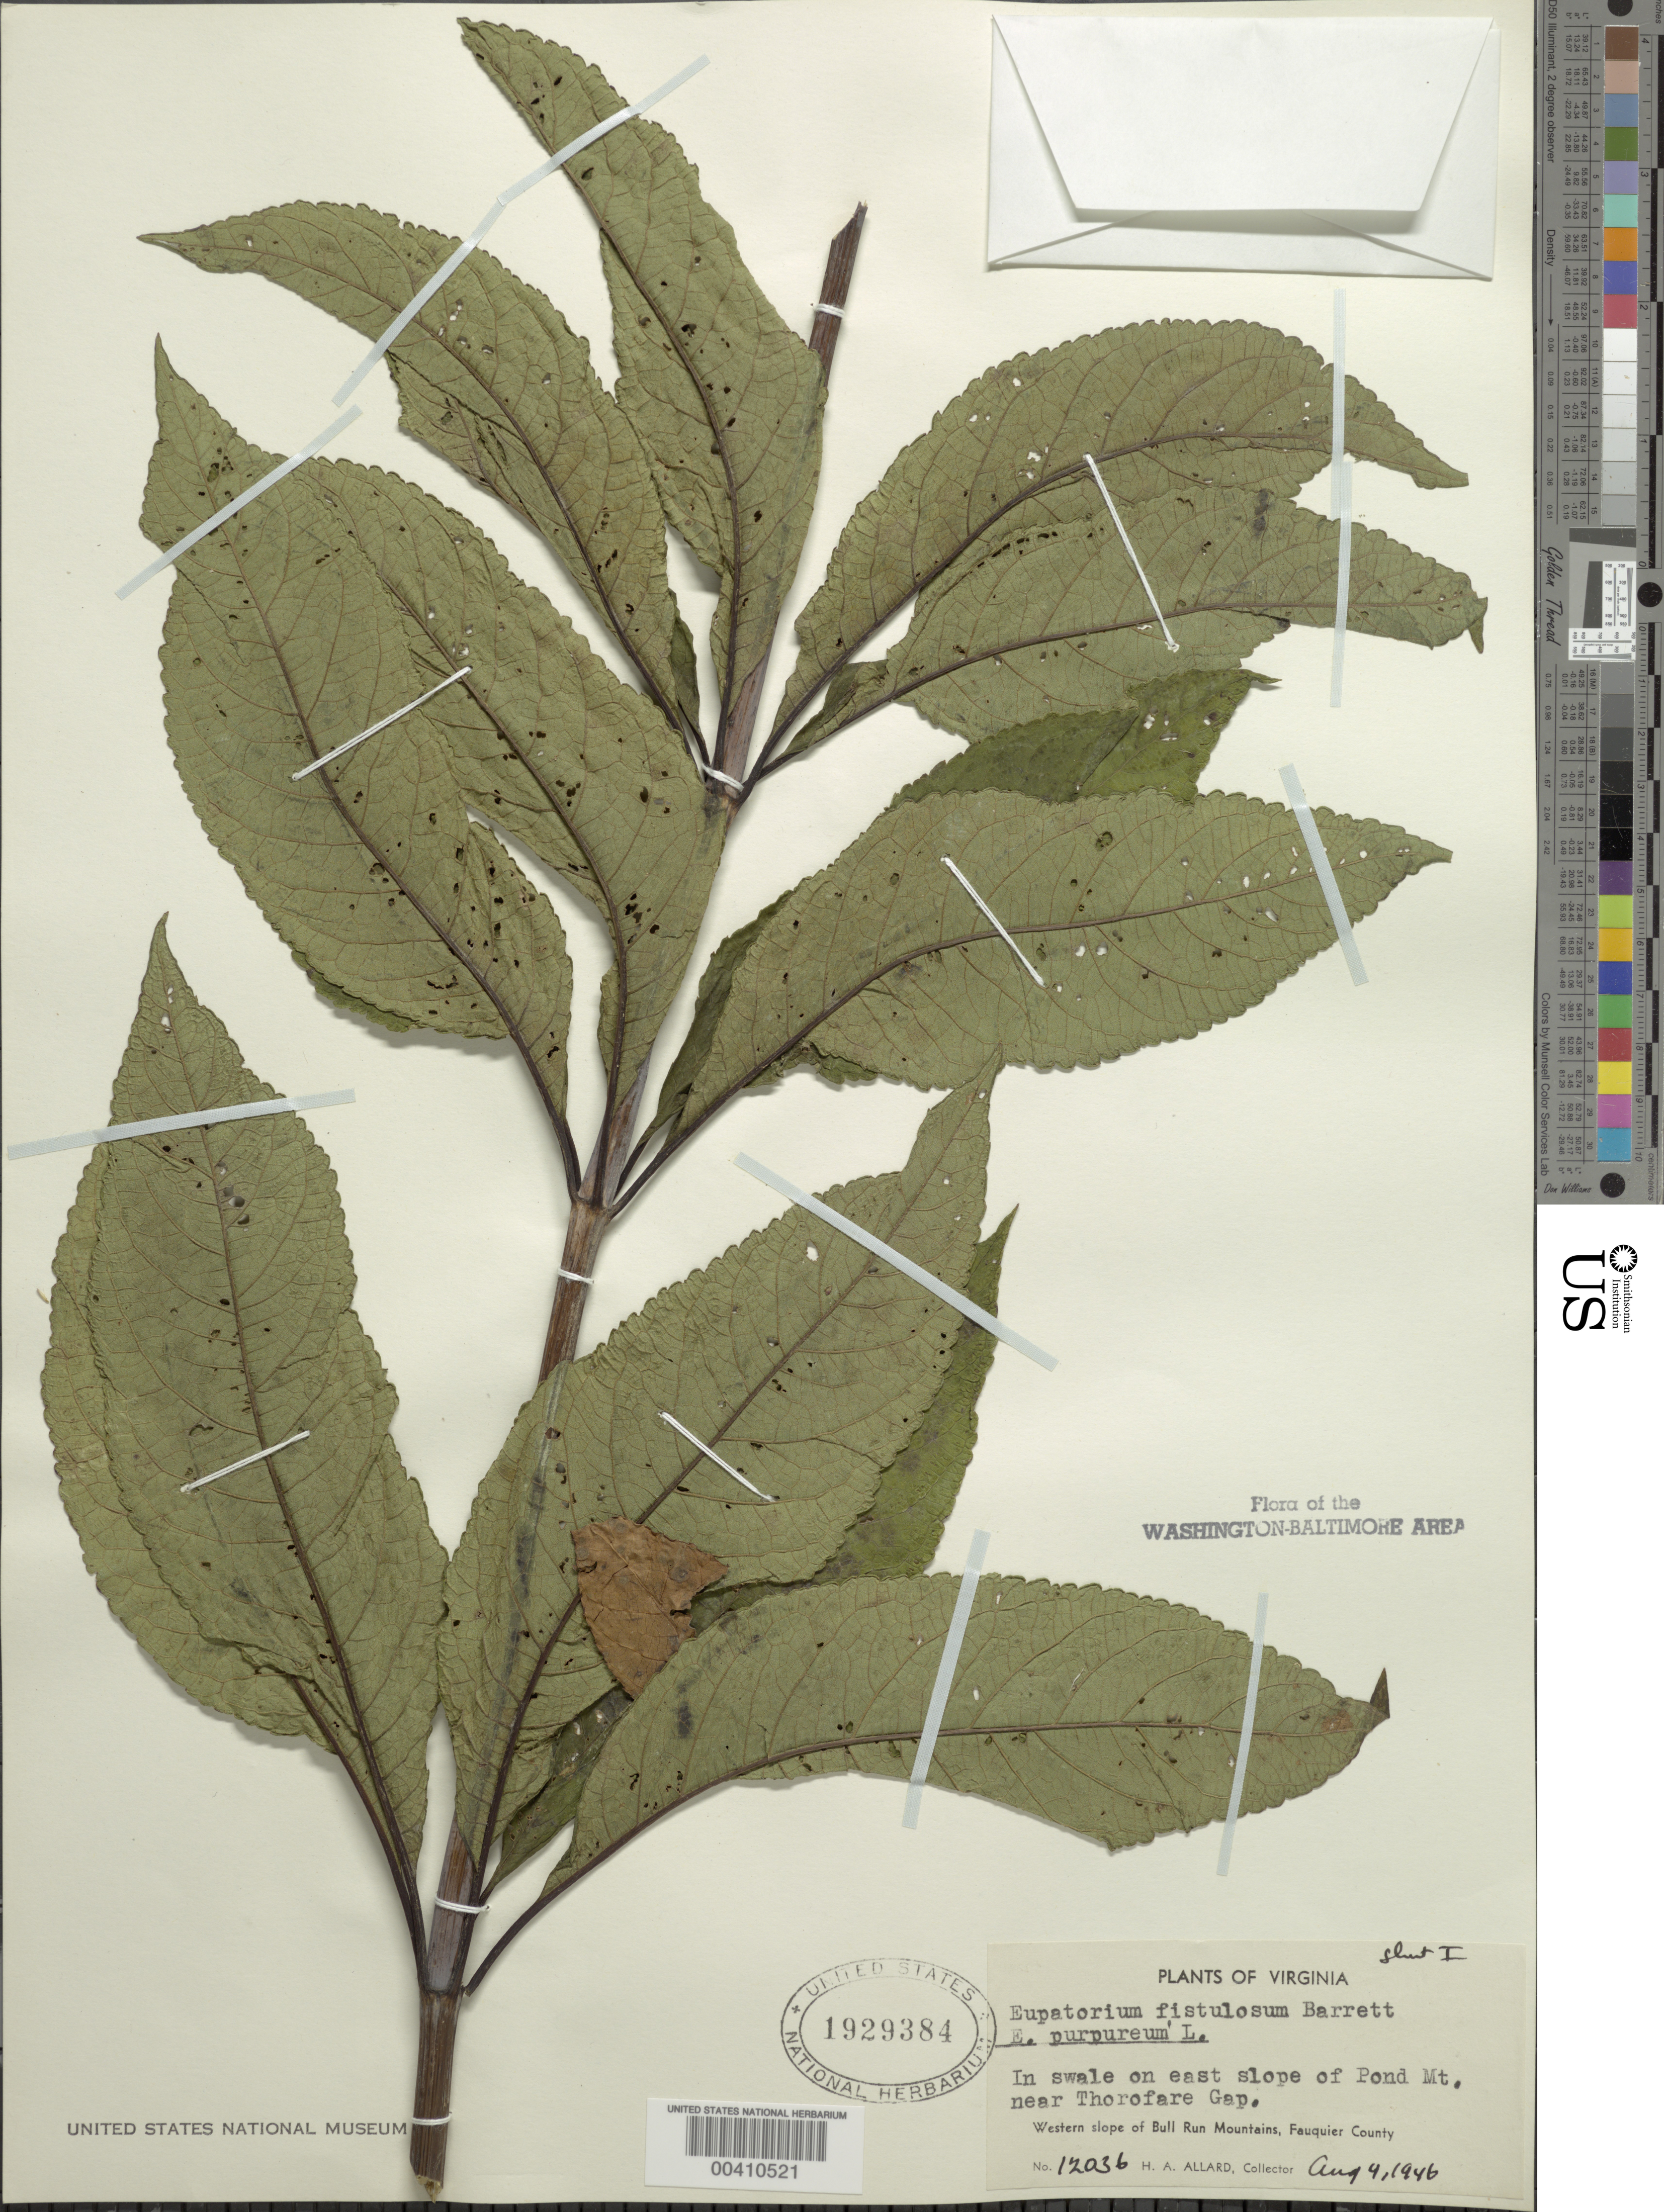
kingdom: Plantae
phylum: Tracheophyta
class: Magnoliopsida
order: Asterales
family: Asteraceae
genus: Eupatorium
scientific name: Eupatorium fistulosum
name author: Barratt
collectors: H. A. Allard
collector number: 12036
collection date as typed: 04 Aug 1946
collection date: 1946-08-04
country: United States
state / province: Virginia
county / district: Fauquier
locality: East slope of Pond Mt, near Thorofare Gap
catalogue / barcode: US 1929384